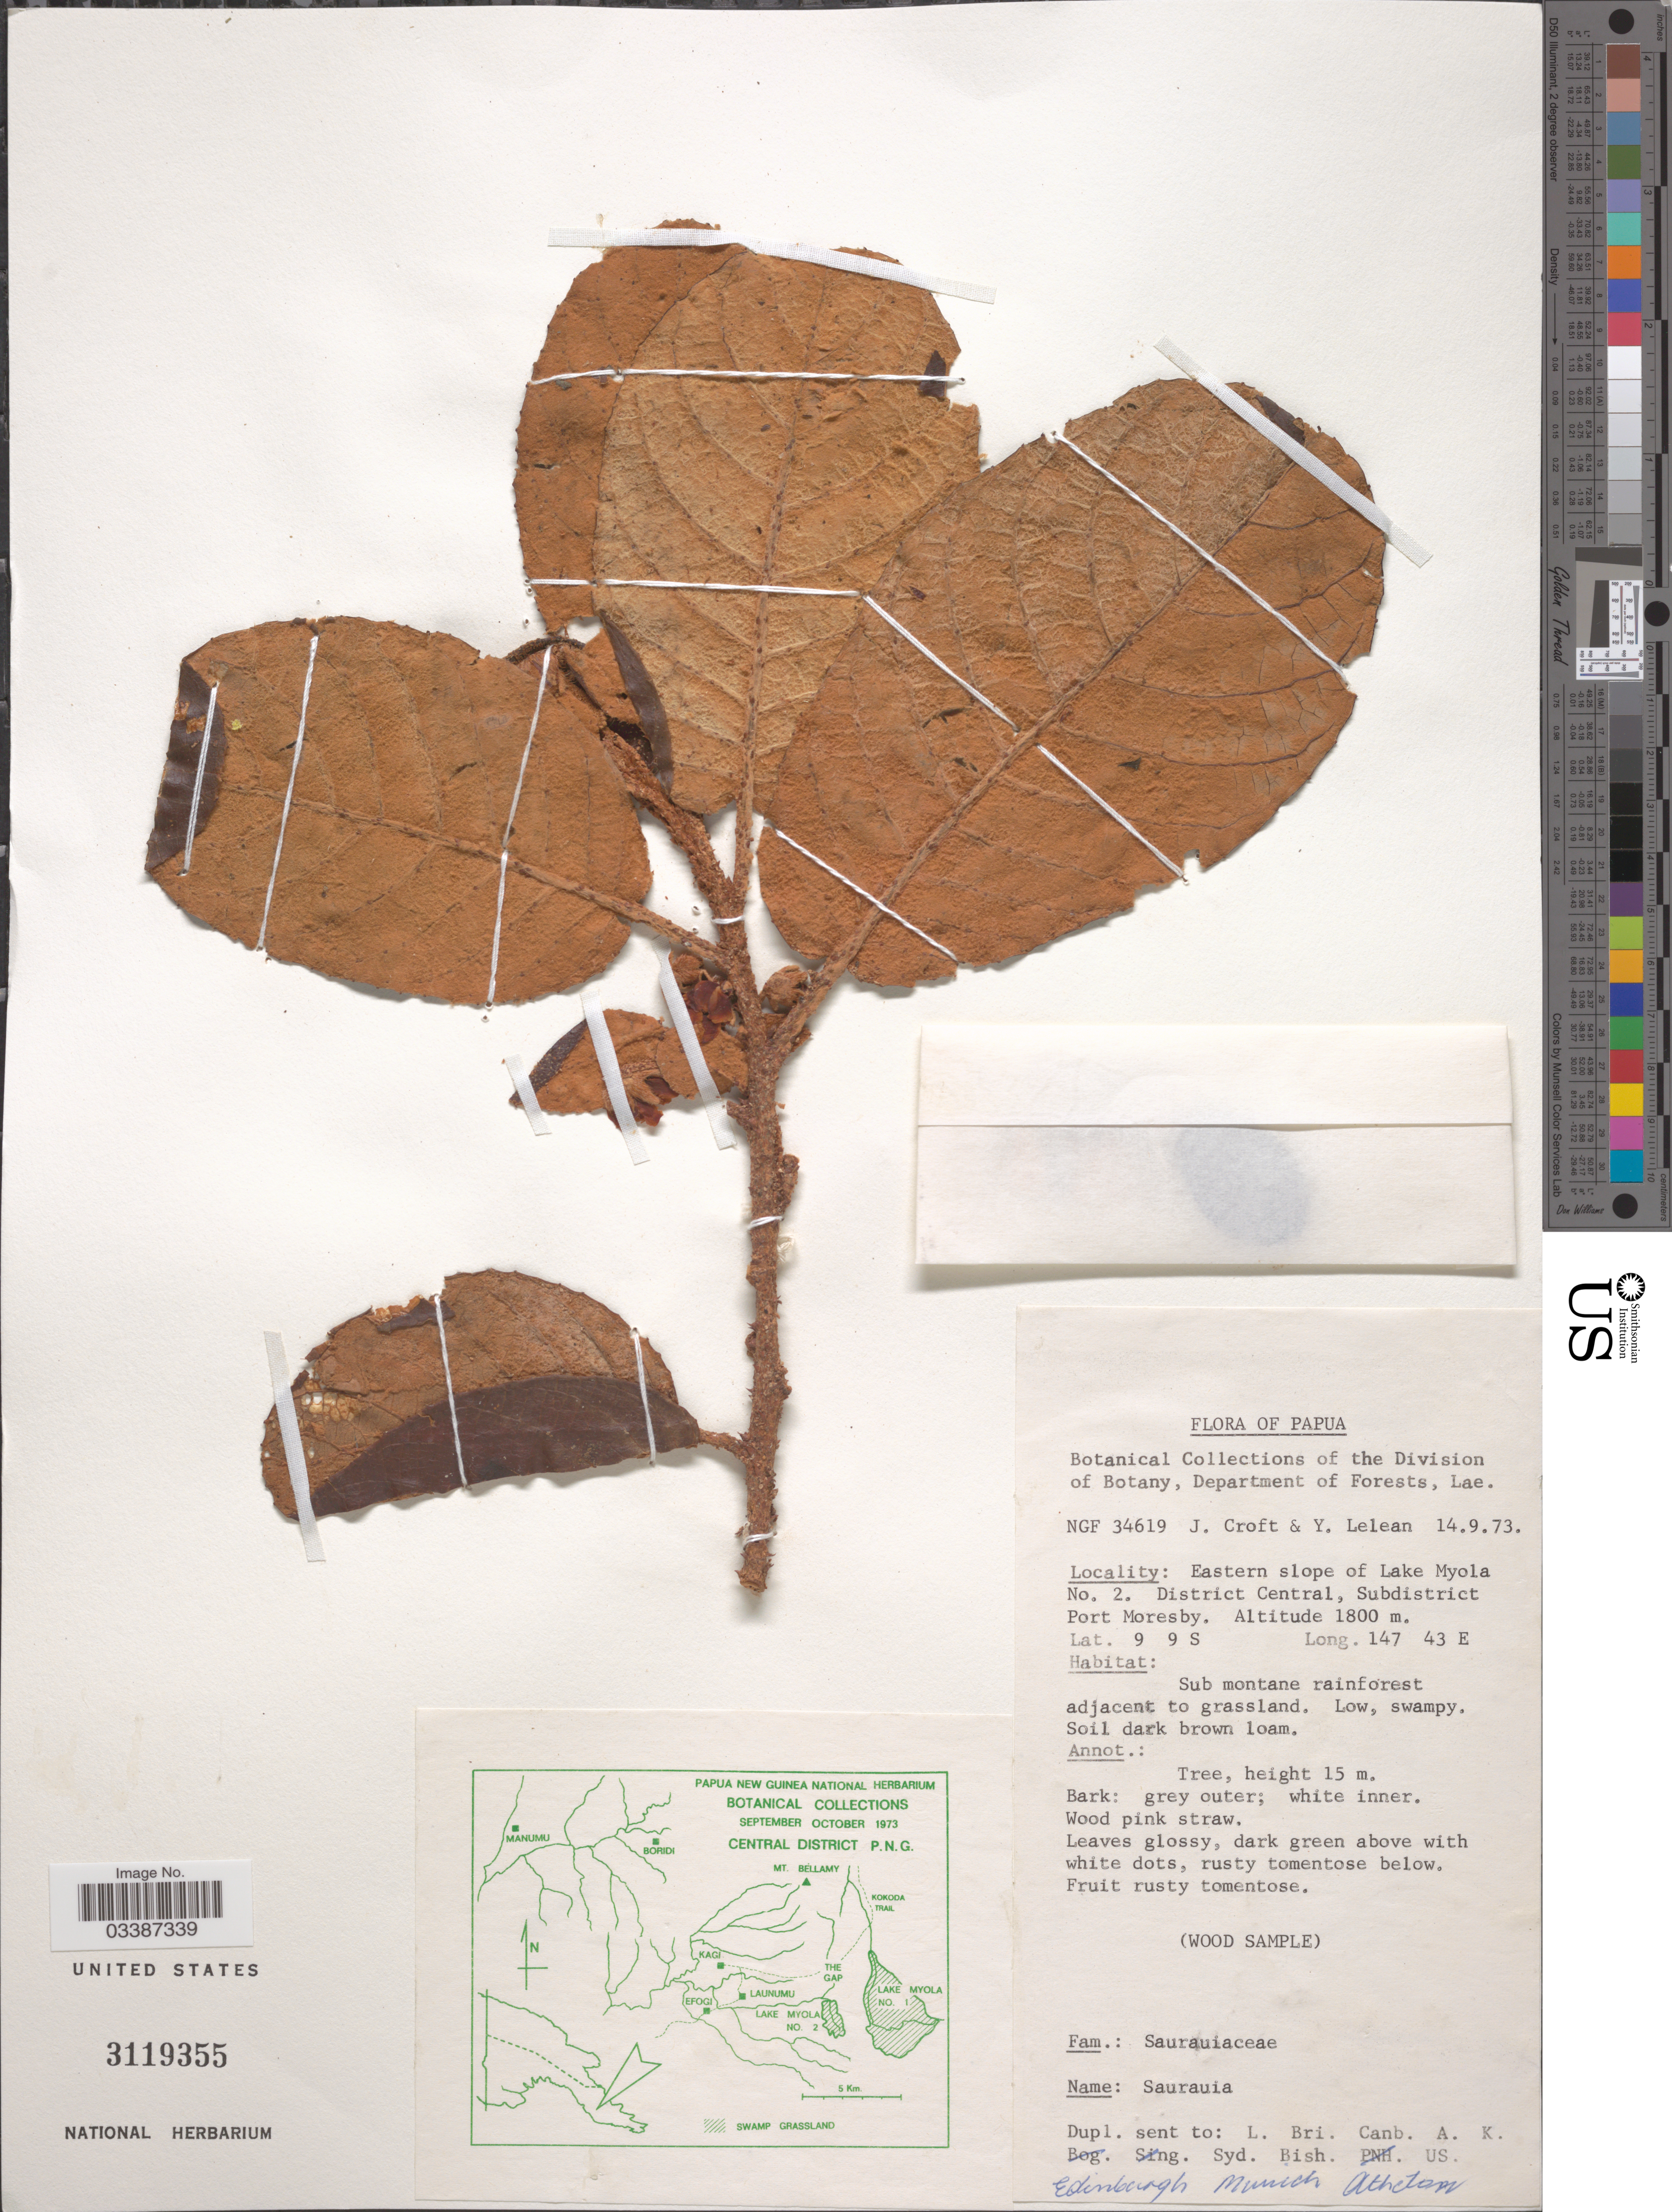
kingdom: Plantae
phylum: Tracheophyta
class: Magnoliopsida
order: Ericales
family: Actinidiaceae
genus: Saurauia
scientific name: Saurauia sp.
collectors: J. Croft & Y. Lelean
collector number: NGF 34619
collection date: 1973-09-14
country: Papua New Guinea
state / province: Central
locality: Papua. Eastern slope of Lake Myola No. 2. District Central, Subdistrict Port Moresby.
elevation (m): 1800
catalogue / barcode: US 3119355